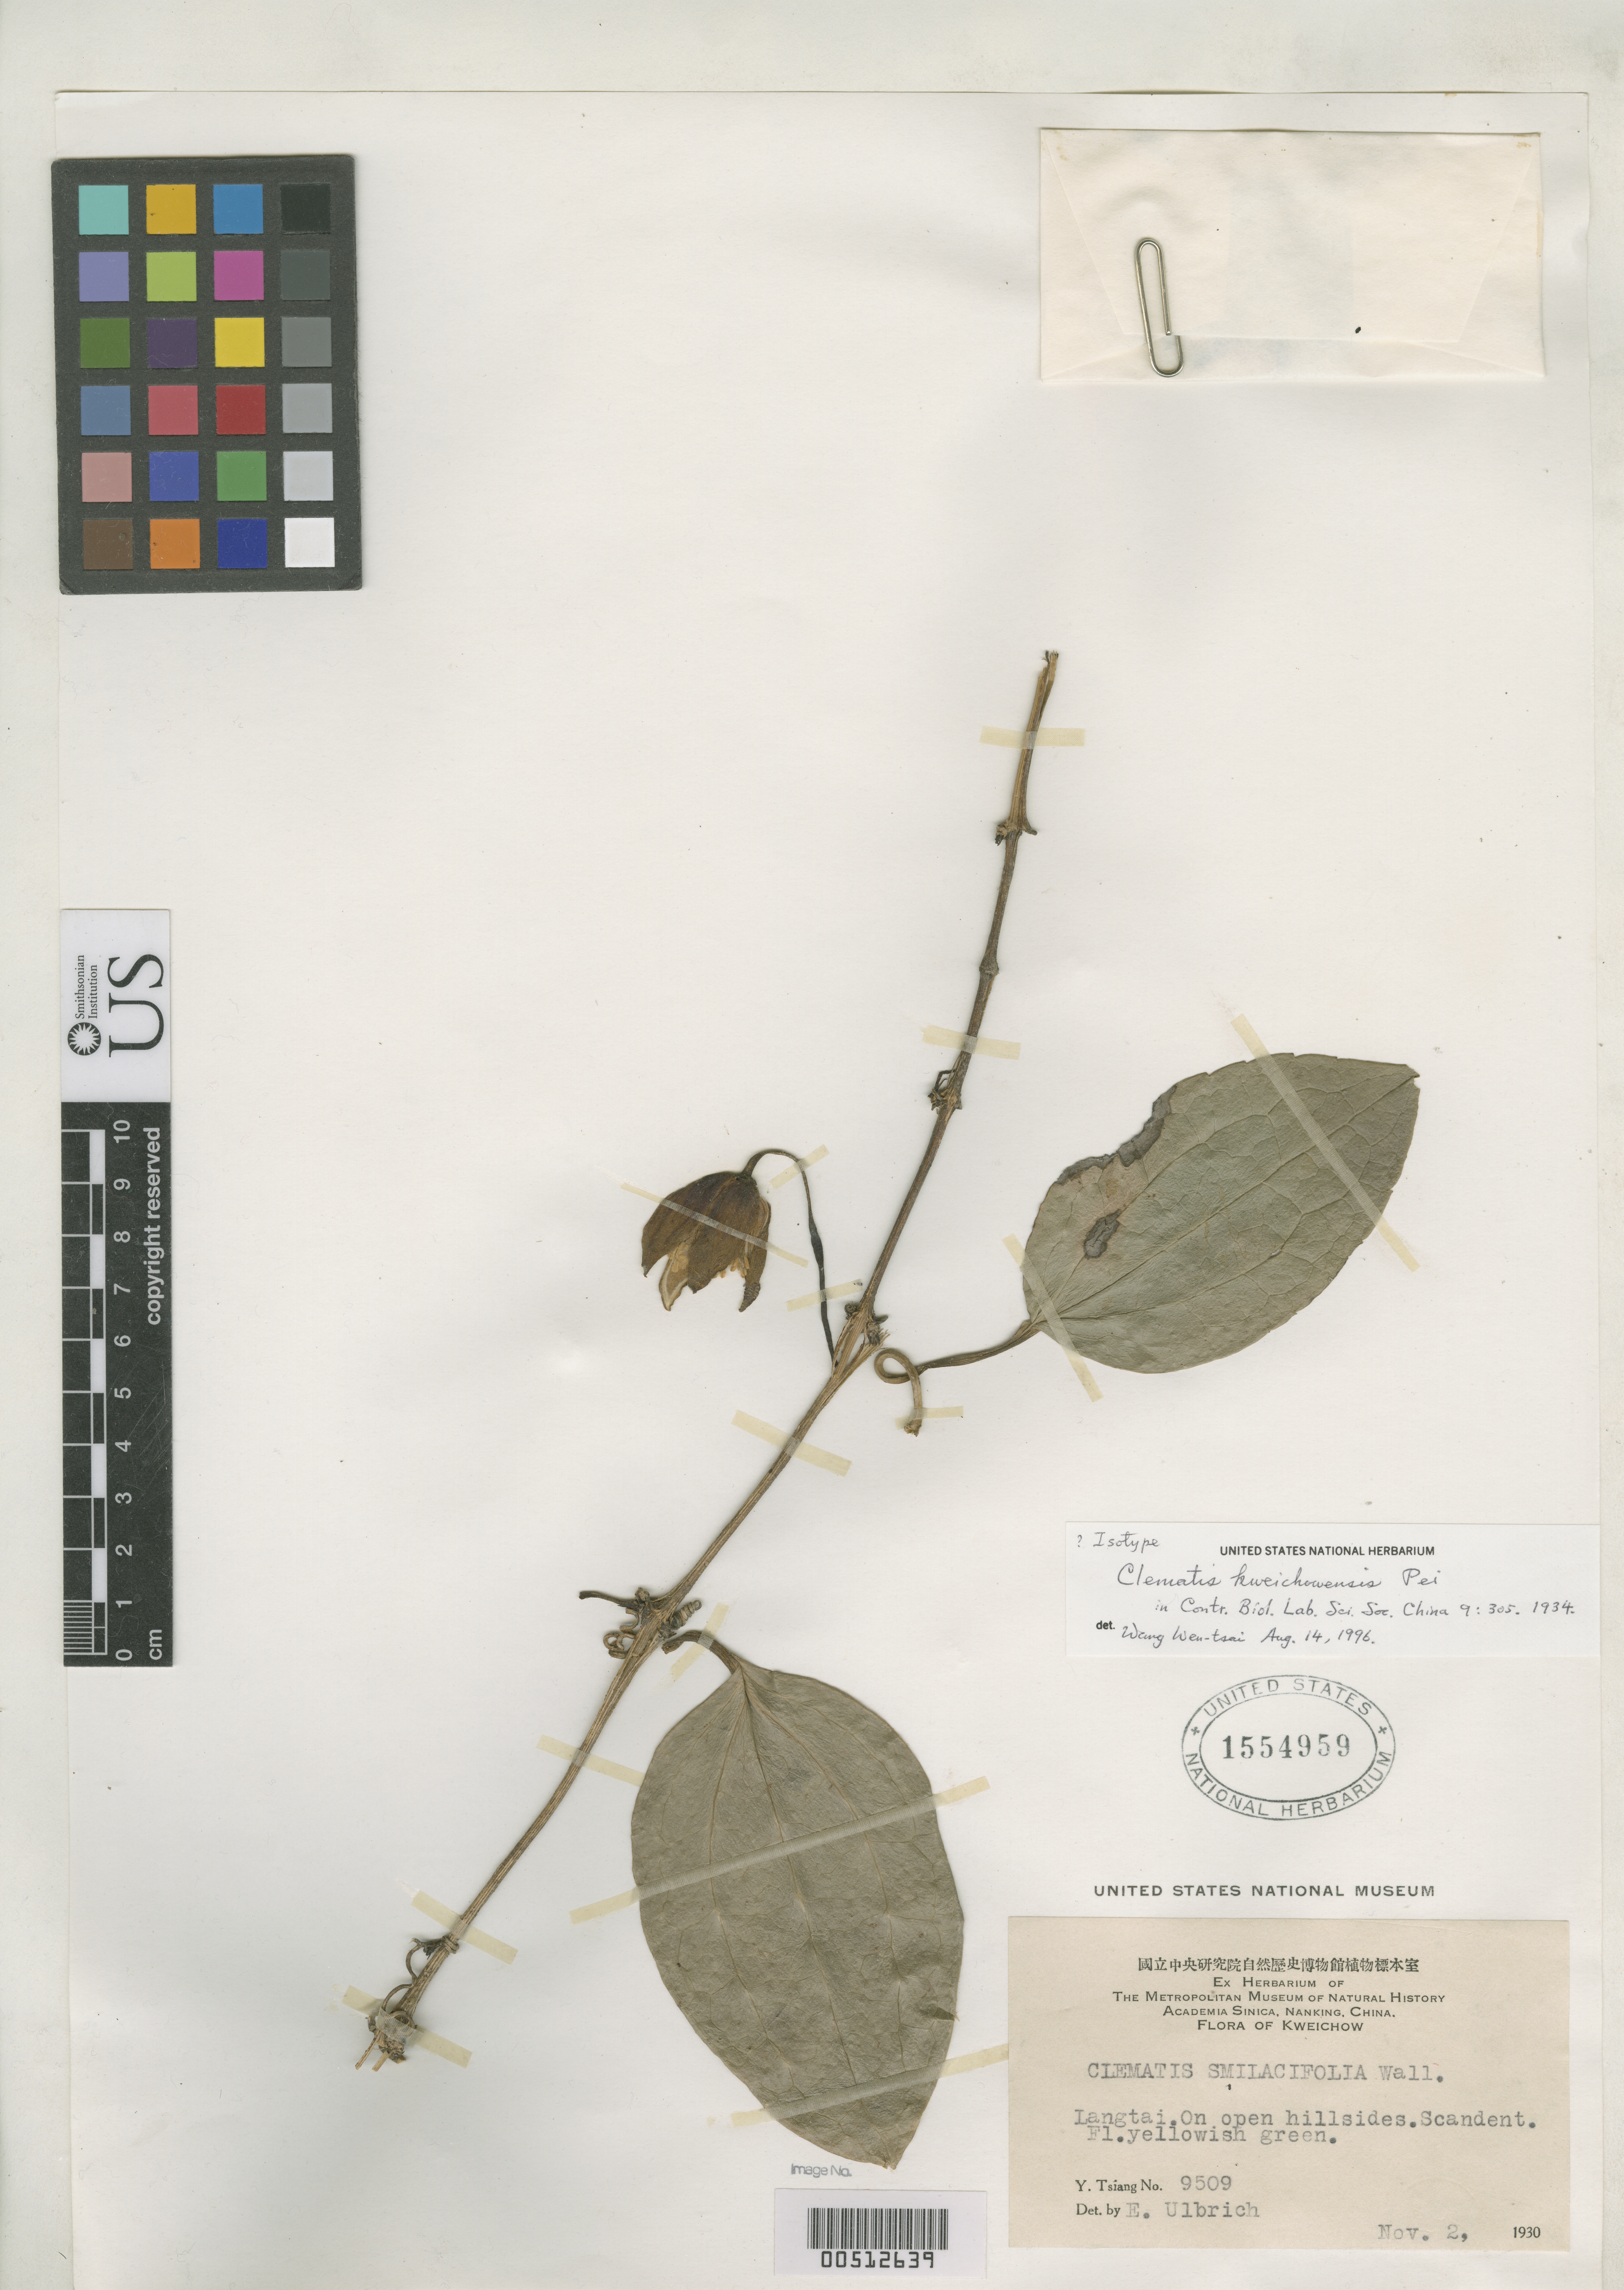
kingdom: Plantae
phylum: Tracheophyta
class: Magnoliopsida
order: Ranunculales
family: Ranunculaceae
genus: Clematis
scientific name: Clematis kweichowensis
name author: C. P'ei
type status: Isotype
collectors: O. E. Ulbrich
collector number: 9509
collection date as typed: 02 Nov 1930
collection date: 1930-11-02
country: China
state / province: Guizhou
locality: Langtai.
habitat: Open hillsides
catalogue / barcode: US 1554959